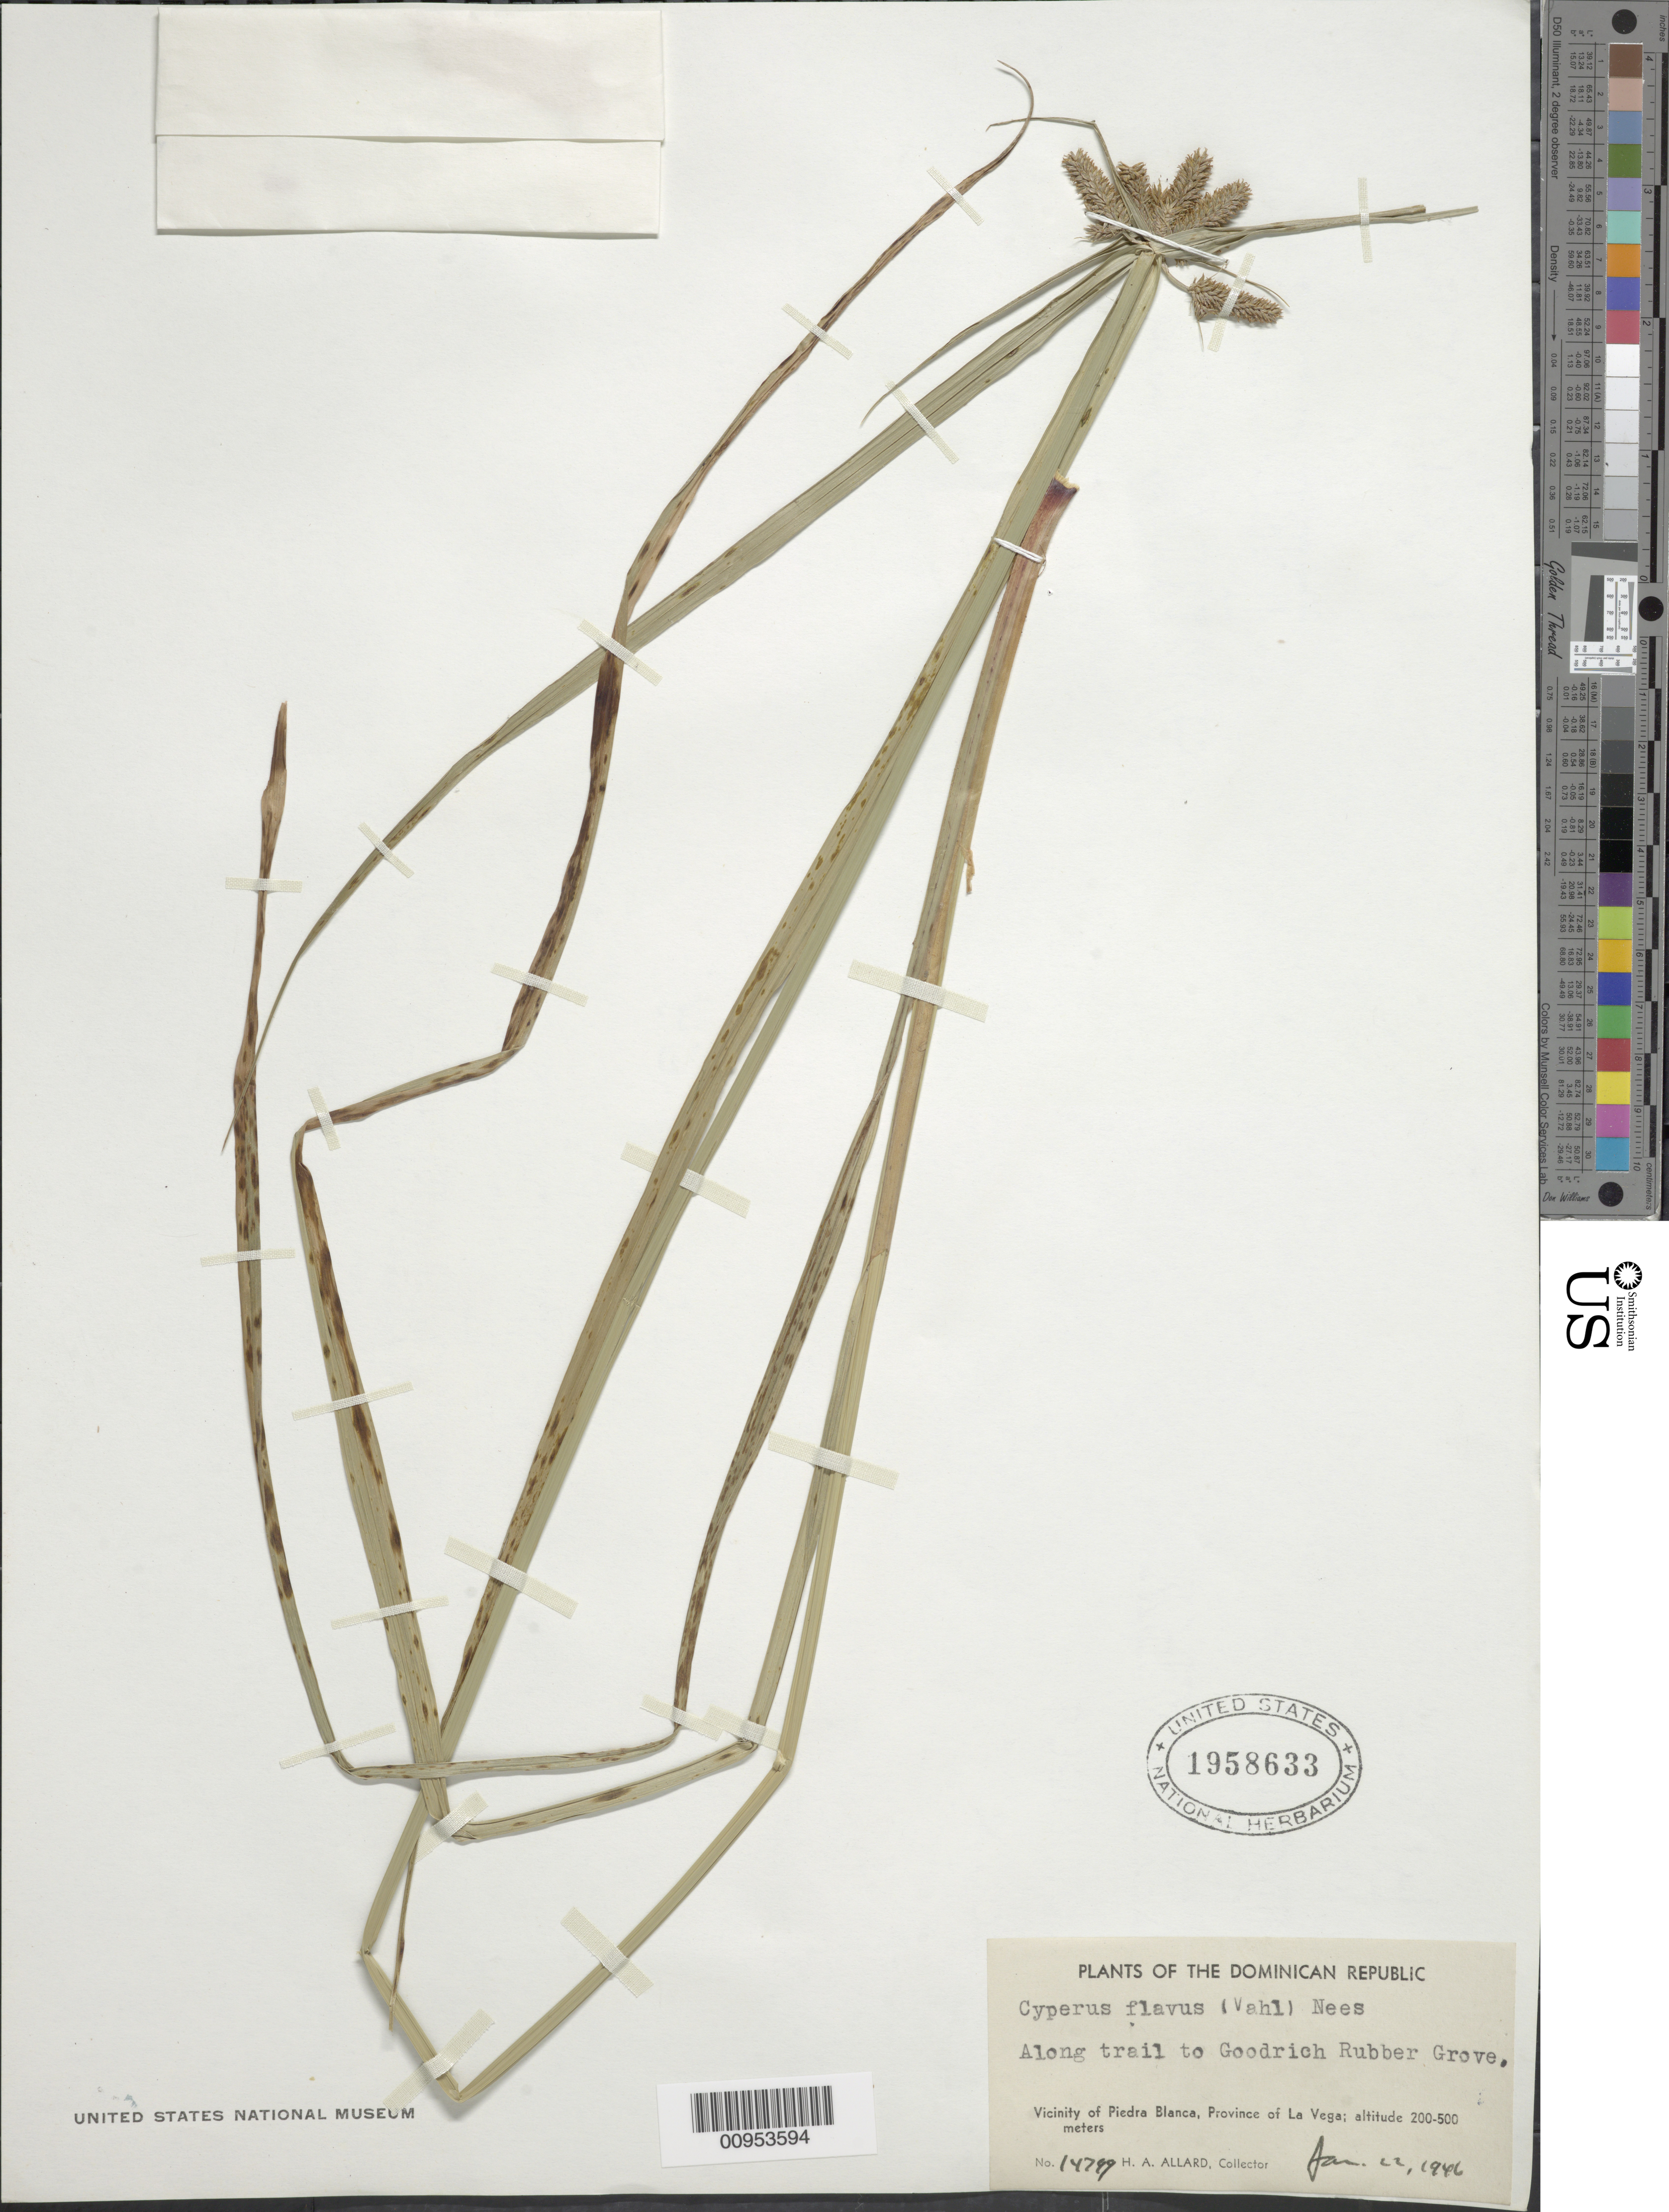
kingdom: Plantae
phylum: Tracheophyta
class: Liliopsida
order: Poales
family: Cyperaceae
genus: Cyperus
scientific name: Cyperus aggregatus var. aggregatus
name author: (Willd.) Endl.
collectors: H. A. Allard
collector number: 14799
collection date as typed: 22 Jan 1946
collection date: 1946-01-22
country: Dominican Republic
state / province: La Vega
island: Hispaniola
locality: Vicinity of Pieda Blanca, along trail to Goodrich Rubber Grove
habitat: Along trail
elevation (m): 200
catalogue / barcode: US 1958633